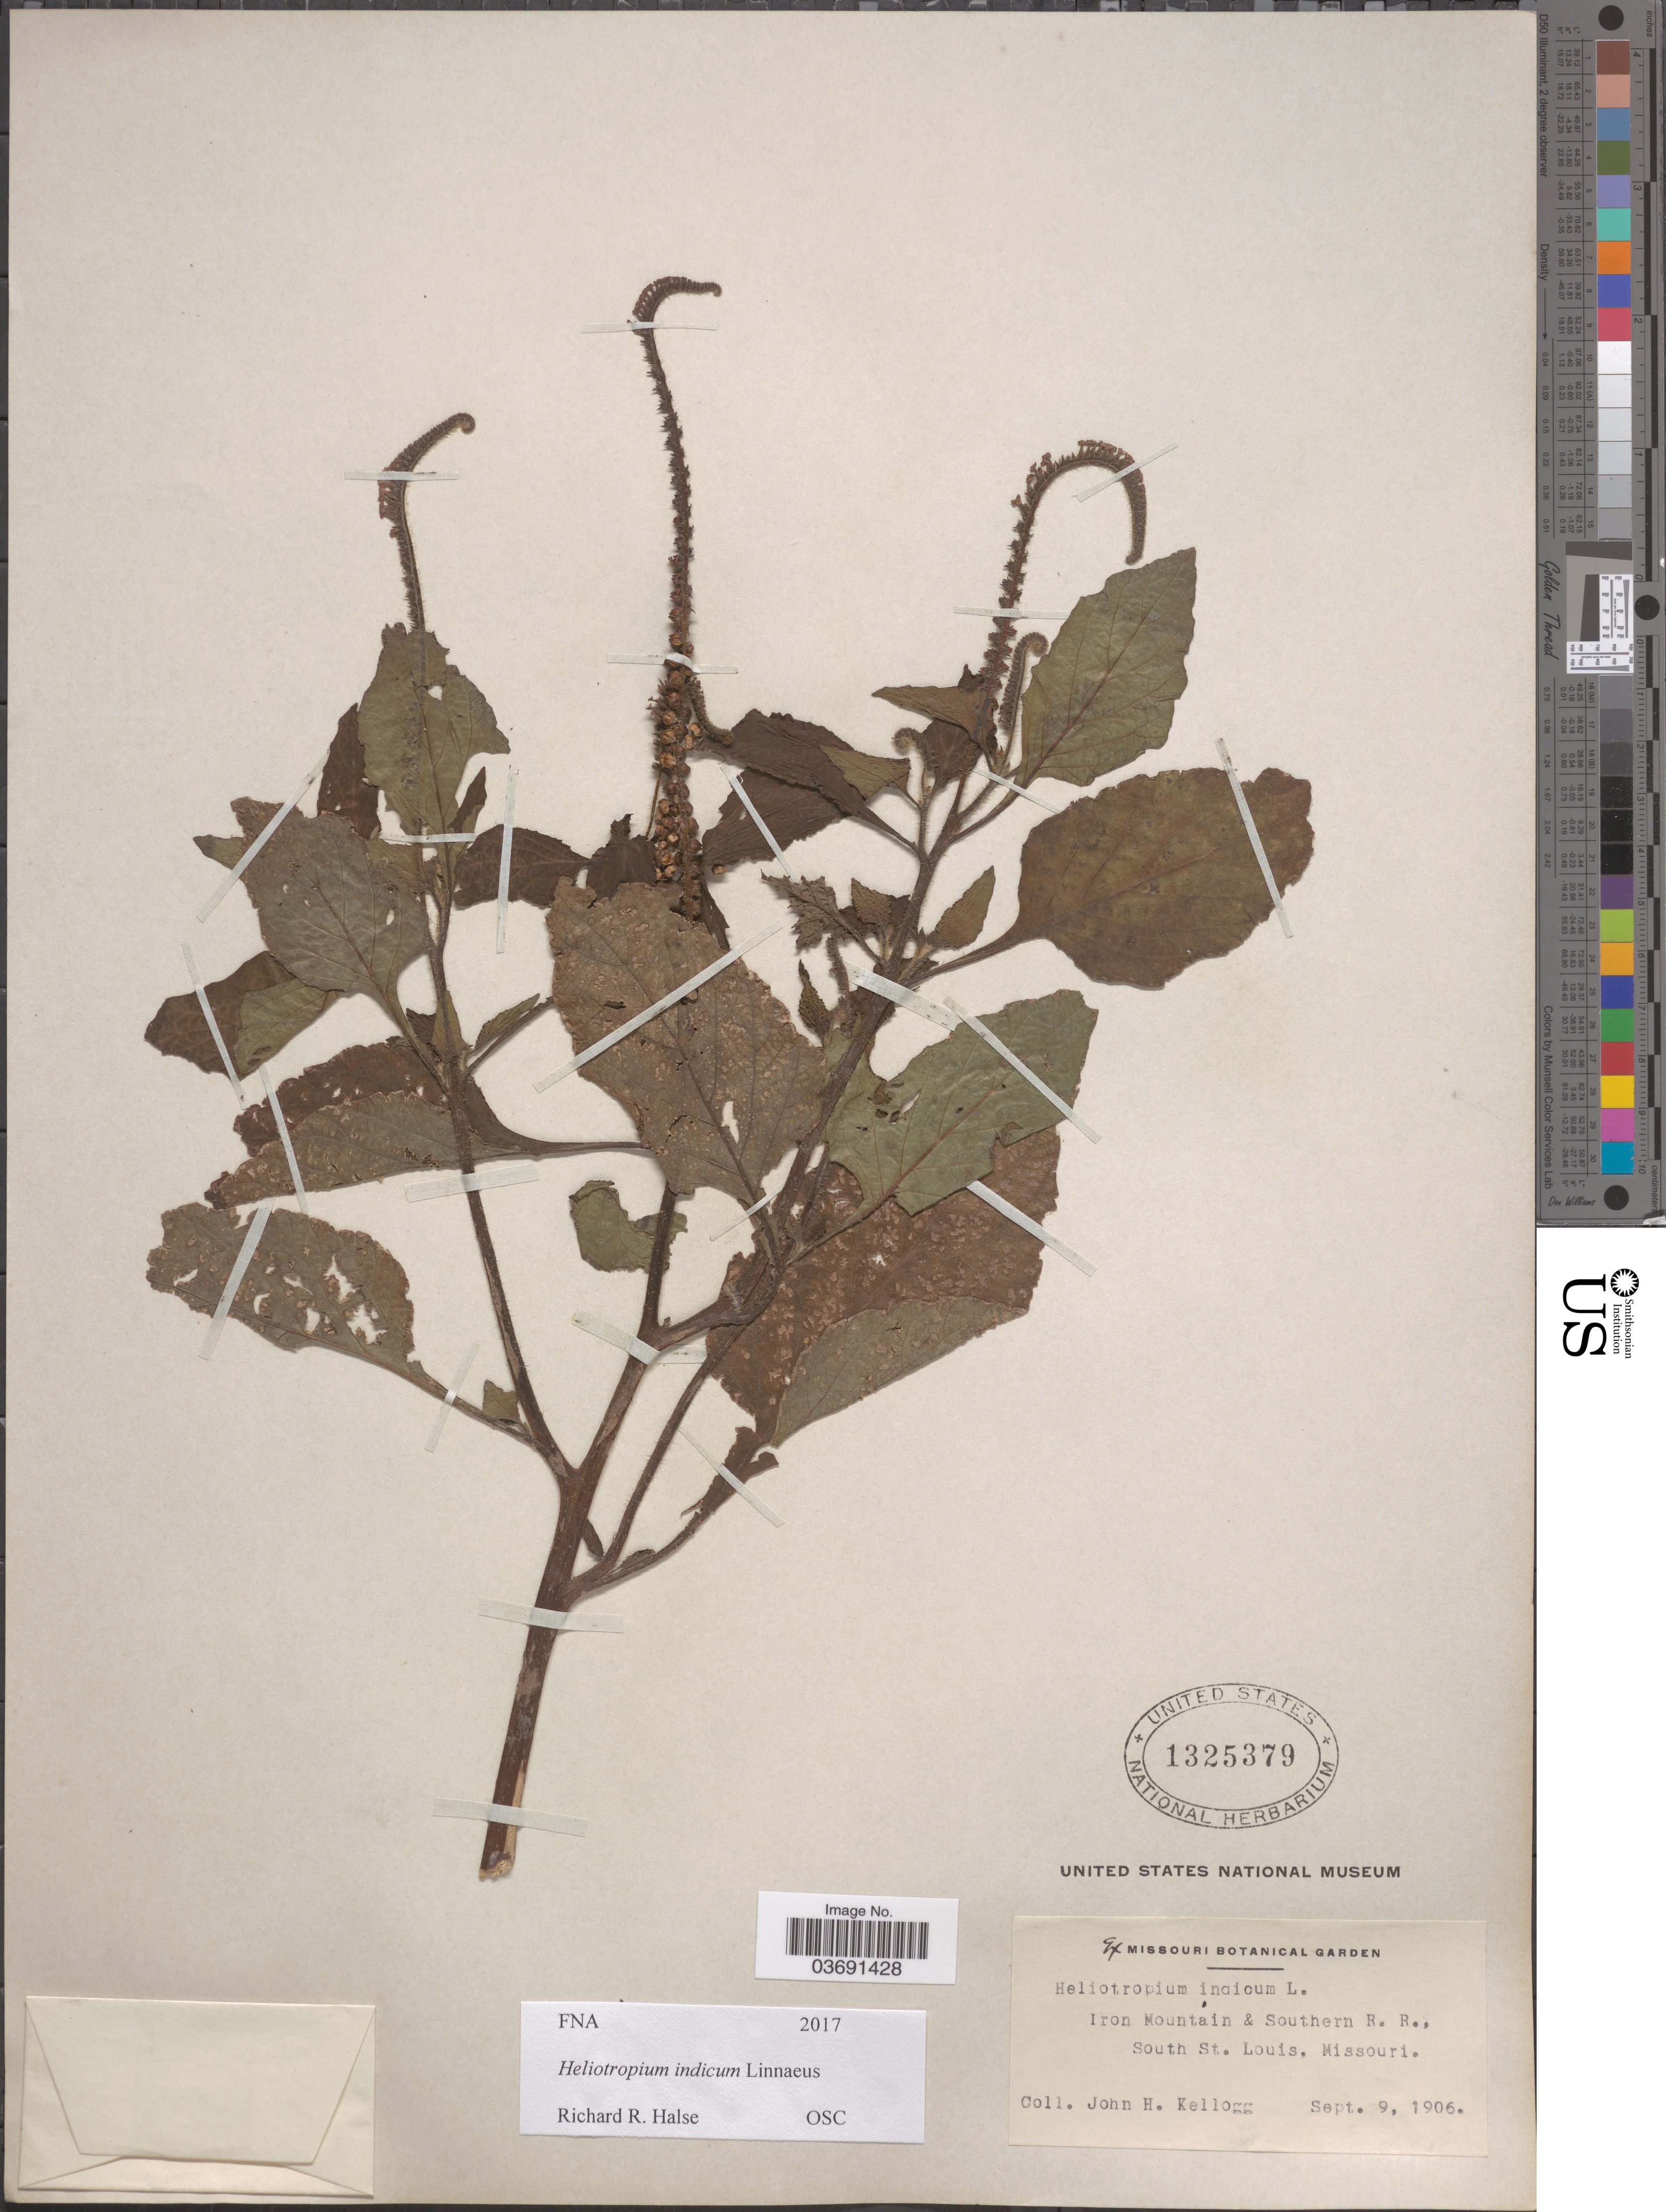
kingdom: Plantae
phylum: Tracheophyta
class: Magnoliopsida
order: Boraginales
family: Heliotropiaceae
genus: Heliotropium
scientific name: Heliotropium indicum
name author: L.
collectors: J. H. Kellogg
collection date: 1906-09-09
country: United States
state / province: Missouri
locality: Iron Mountain & Southern R. R., South St. Louis.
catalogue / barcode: US 1325379